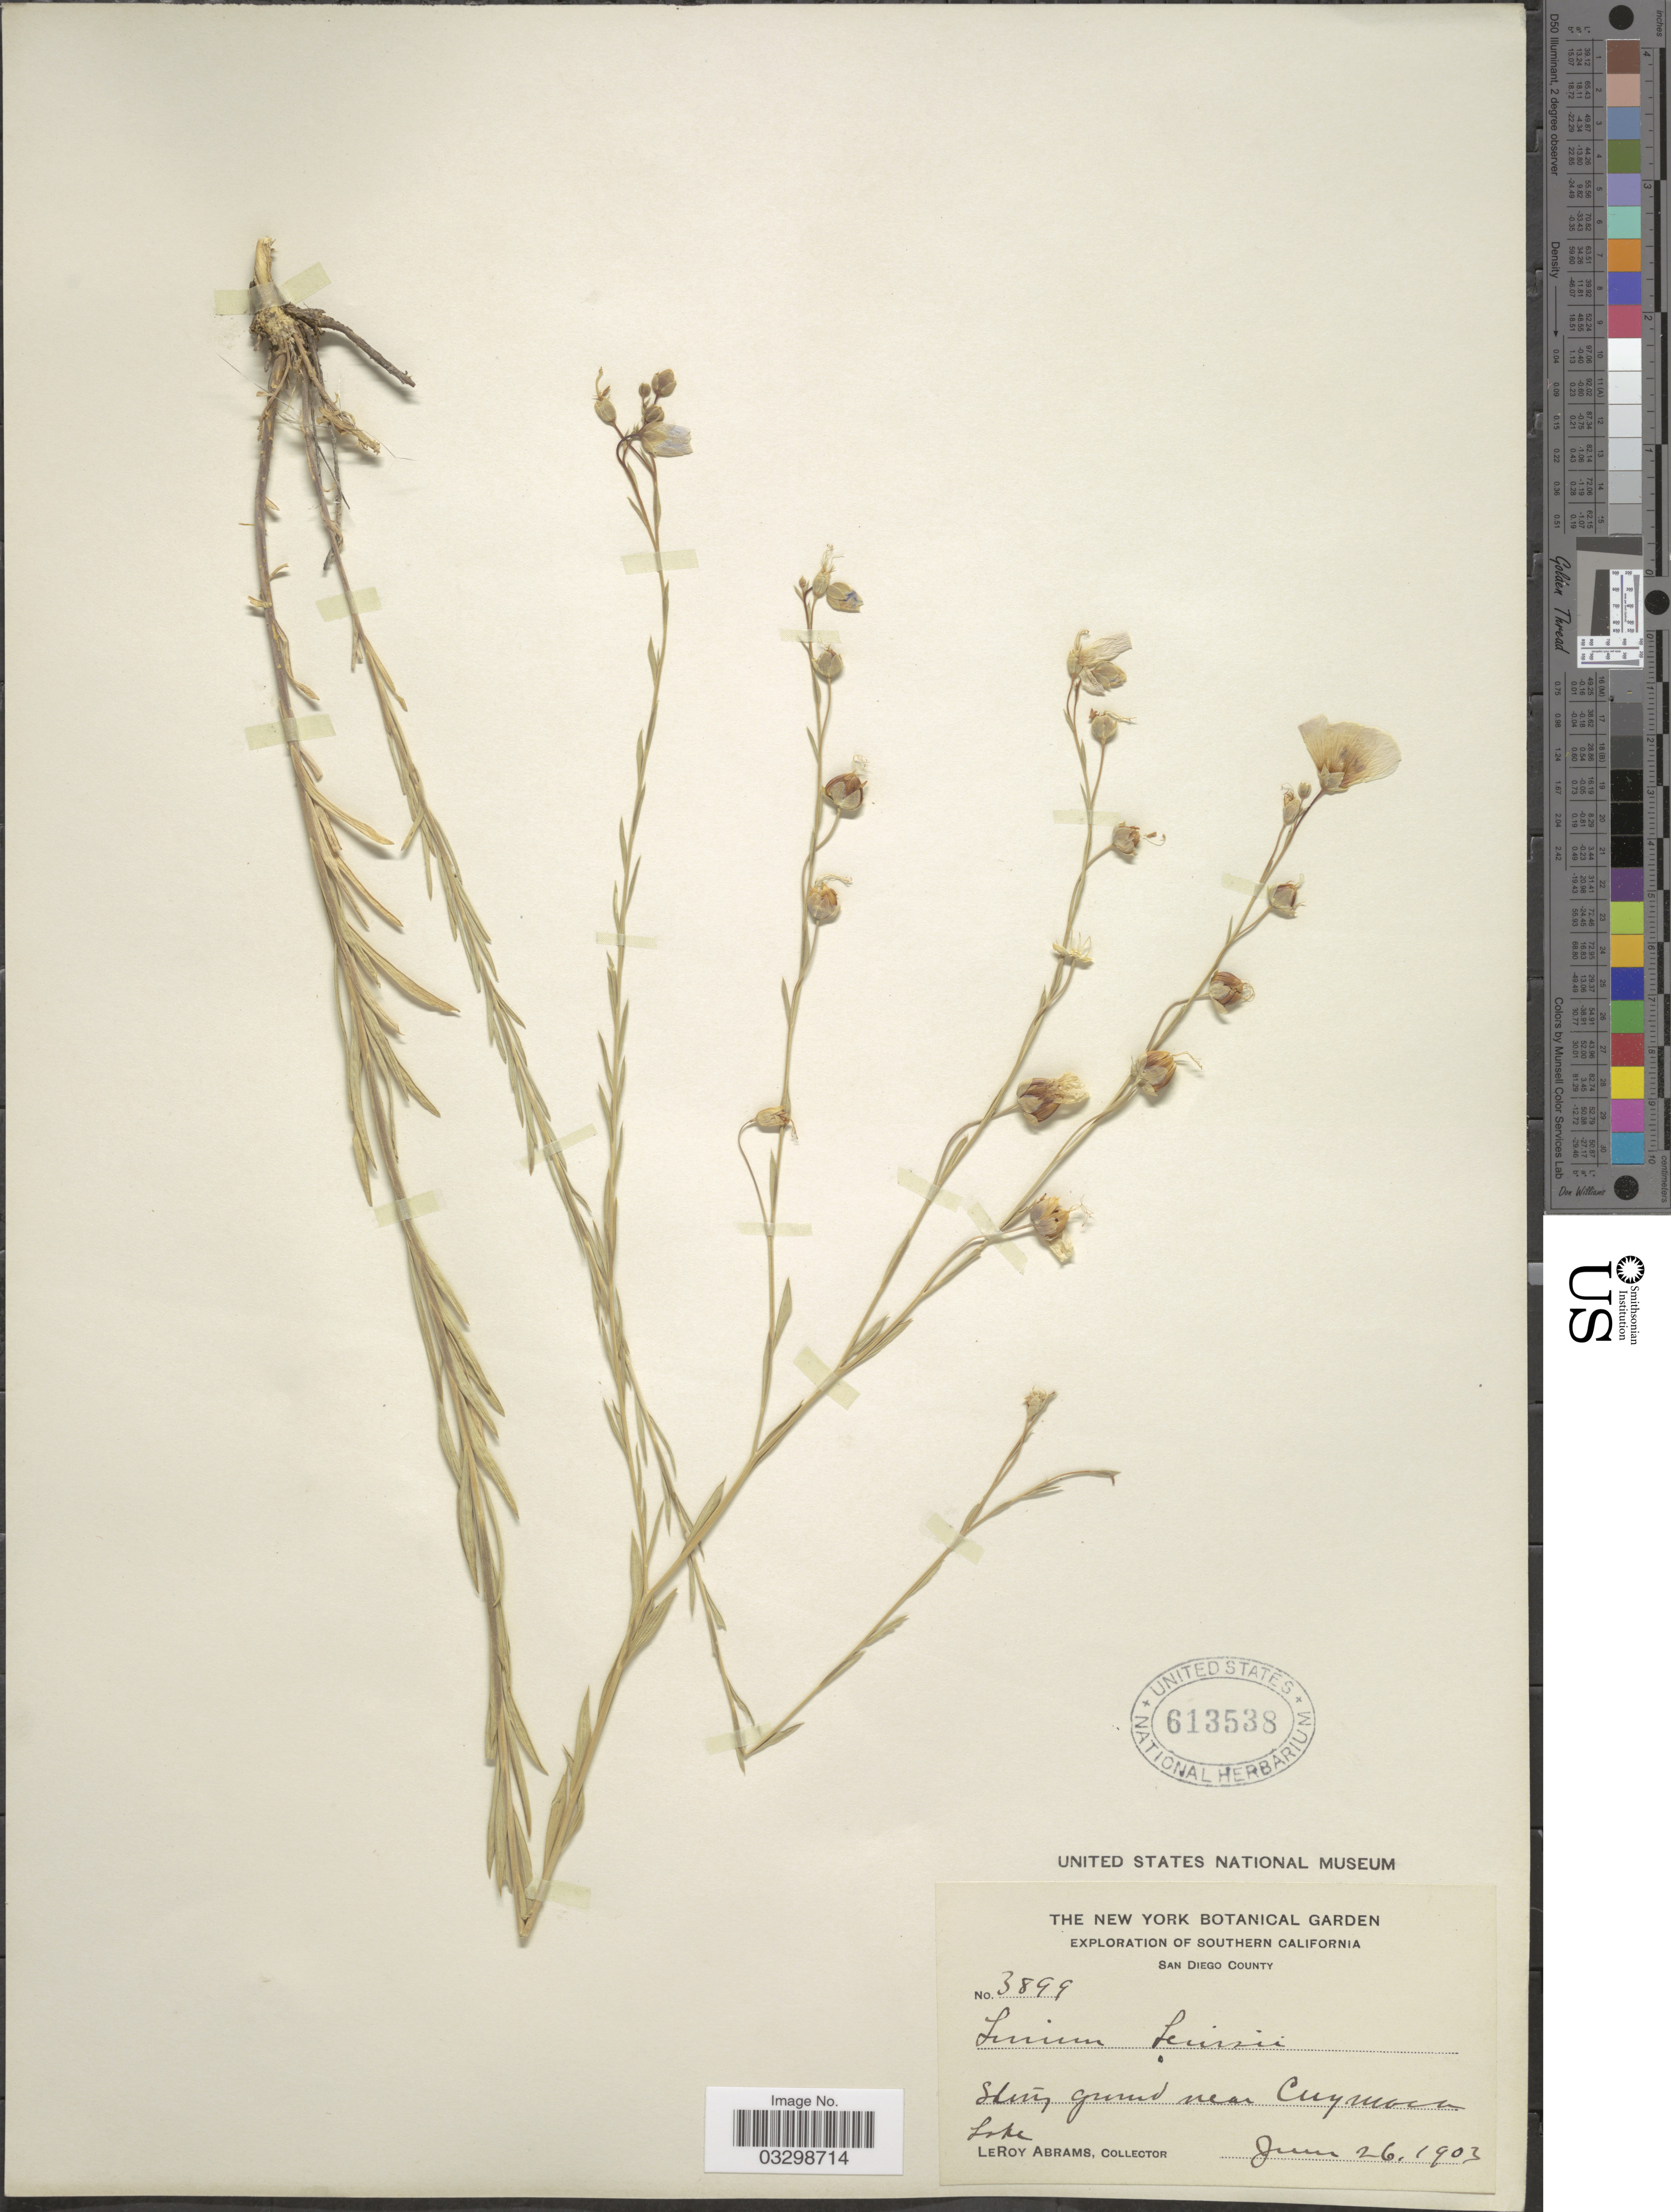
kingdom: Plantae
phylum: Tracheophyta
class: Magnoliopsida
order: Malpighiales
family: Linaceae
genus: Linum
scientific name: Linum lewisii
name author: Pursh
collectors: L. Abrams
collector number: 3899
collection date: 1903-06-26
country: United States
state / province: California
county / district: San Diego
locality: Southern California. San Diego County. Near Cuymaca Lake.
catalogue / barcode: US 613538